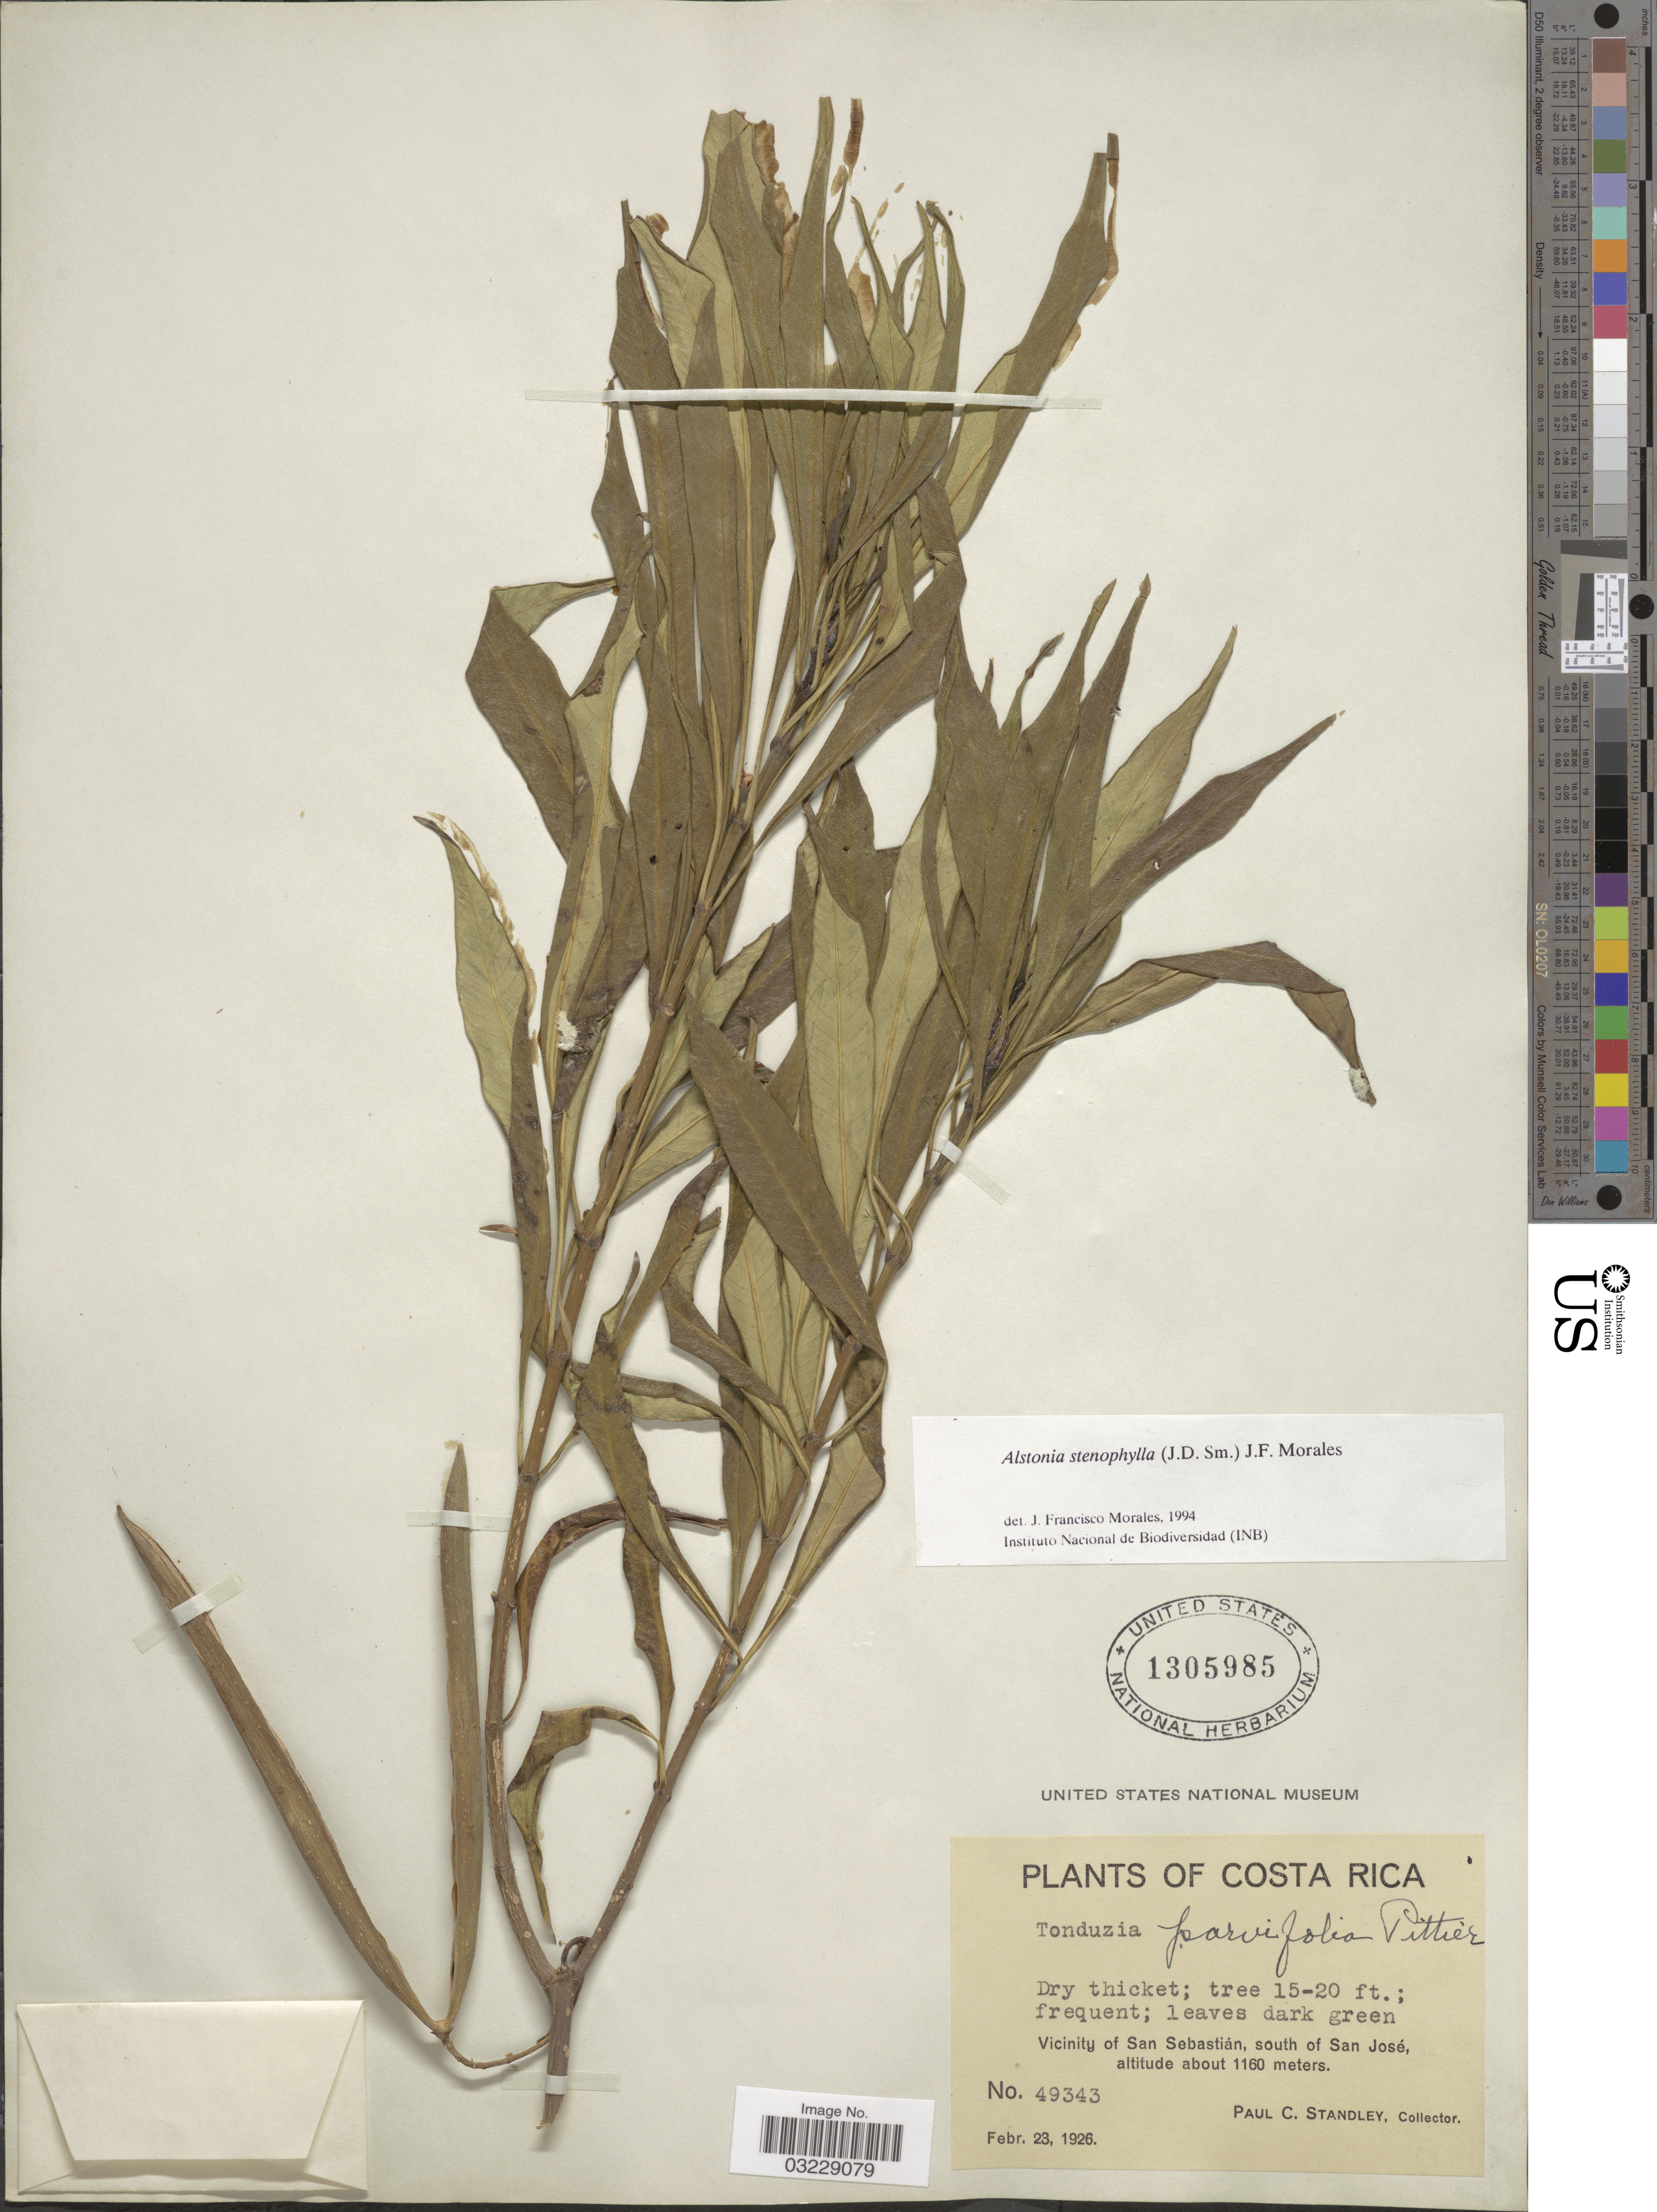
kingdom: Plantae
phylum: Tracheophyta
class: Magnoliopsida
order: Gentianales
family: Apocynaceae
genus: Alstonia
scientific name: Alstonia stenophylla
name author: Guillaumin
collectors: P. C. Standley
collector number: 49343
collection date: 1926-02-23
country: Costa Rica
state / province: San José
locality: Vicinity of San Sebastián, south of San José.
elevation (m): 1160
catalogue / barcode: US 1305985